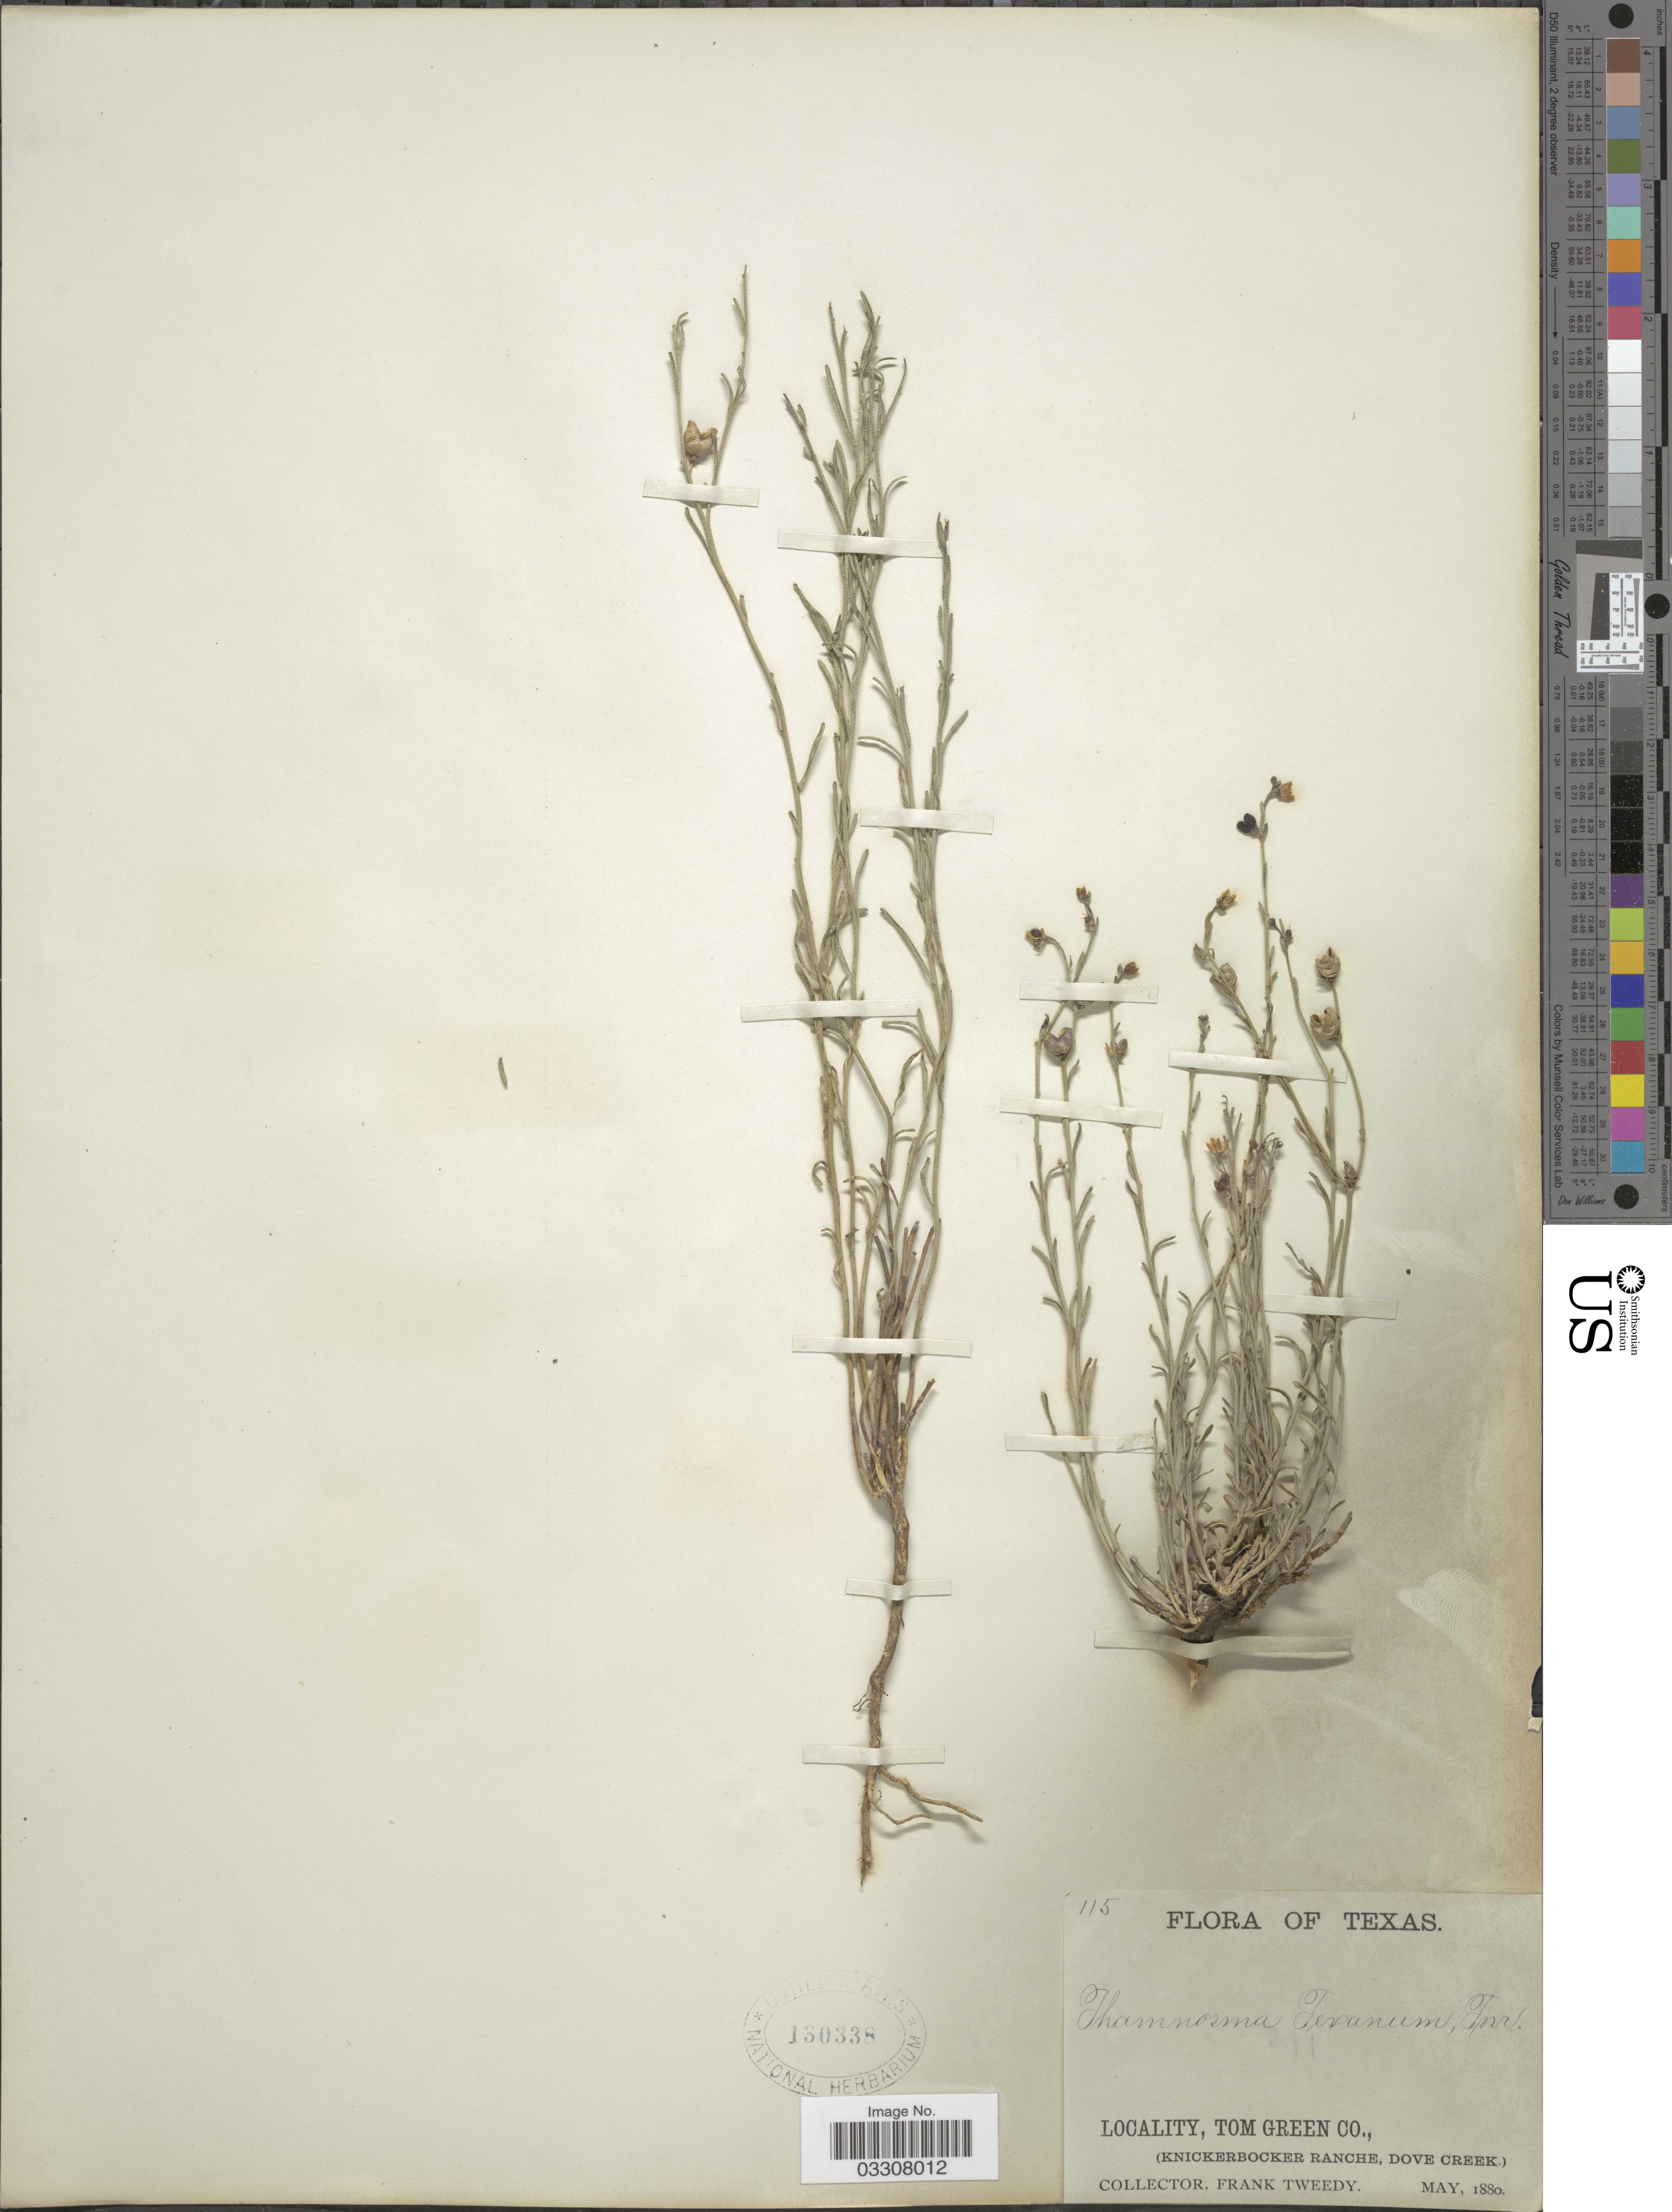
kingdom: Plantae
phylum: Tracheophyta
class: Magnoliopsida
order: Sapindales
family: Rutaceae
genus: Thamnosma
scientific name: Thamnosma texana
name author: (A. Gray) Torr.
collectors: F. Tweedy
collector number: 115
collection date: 1880-05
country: United States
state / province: Texas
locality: Tom Green Co., (Knickerbocker Ranche, Dove Creek).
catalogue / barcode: US 130338